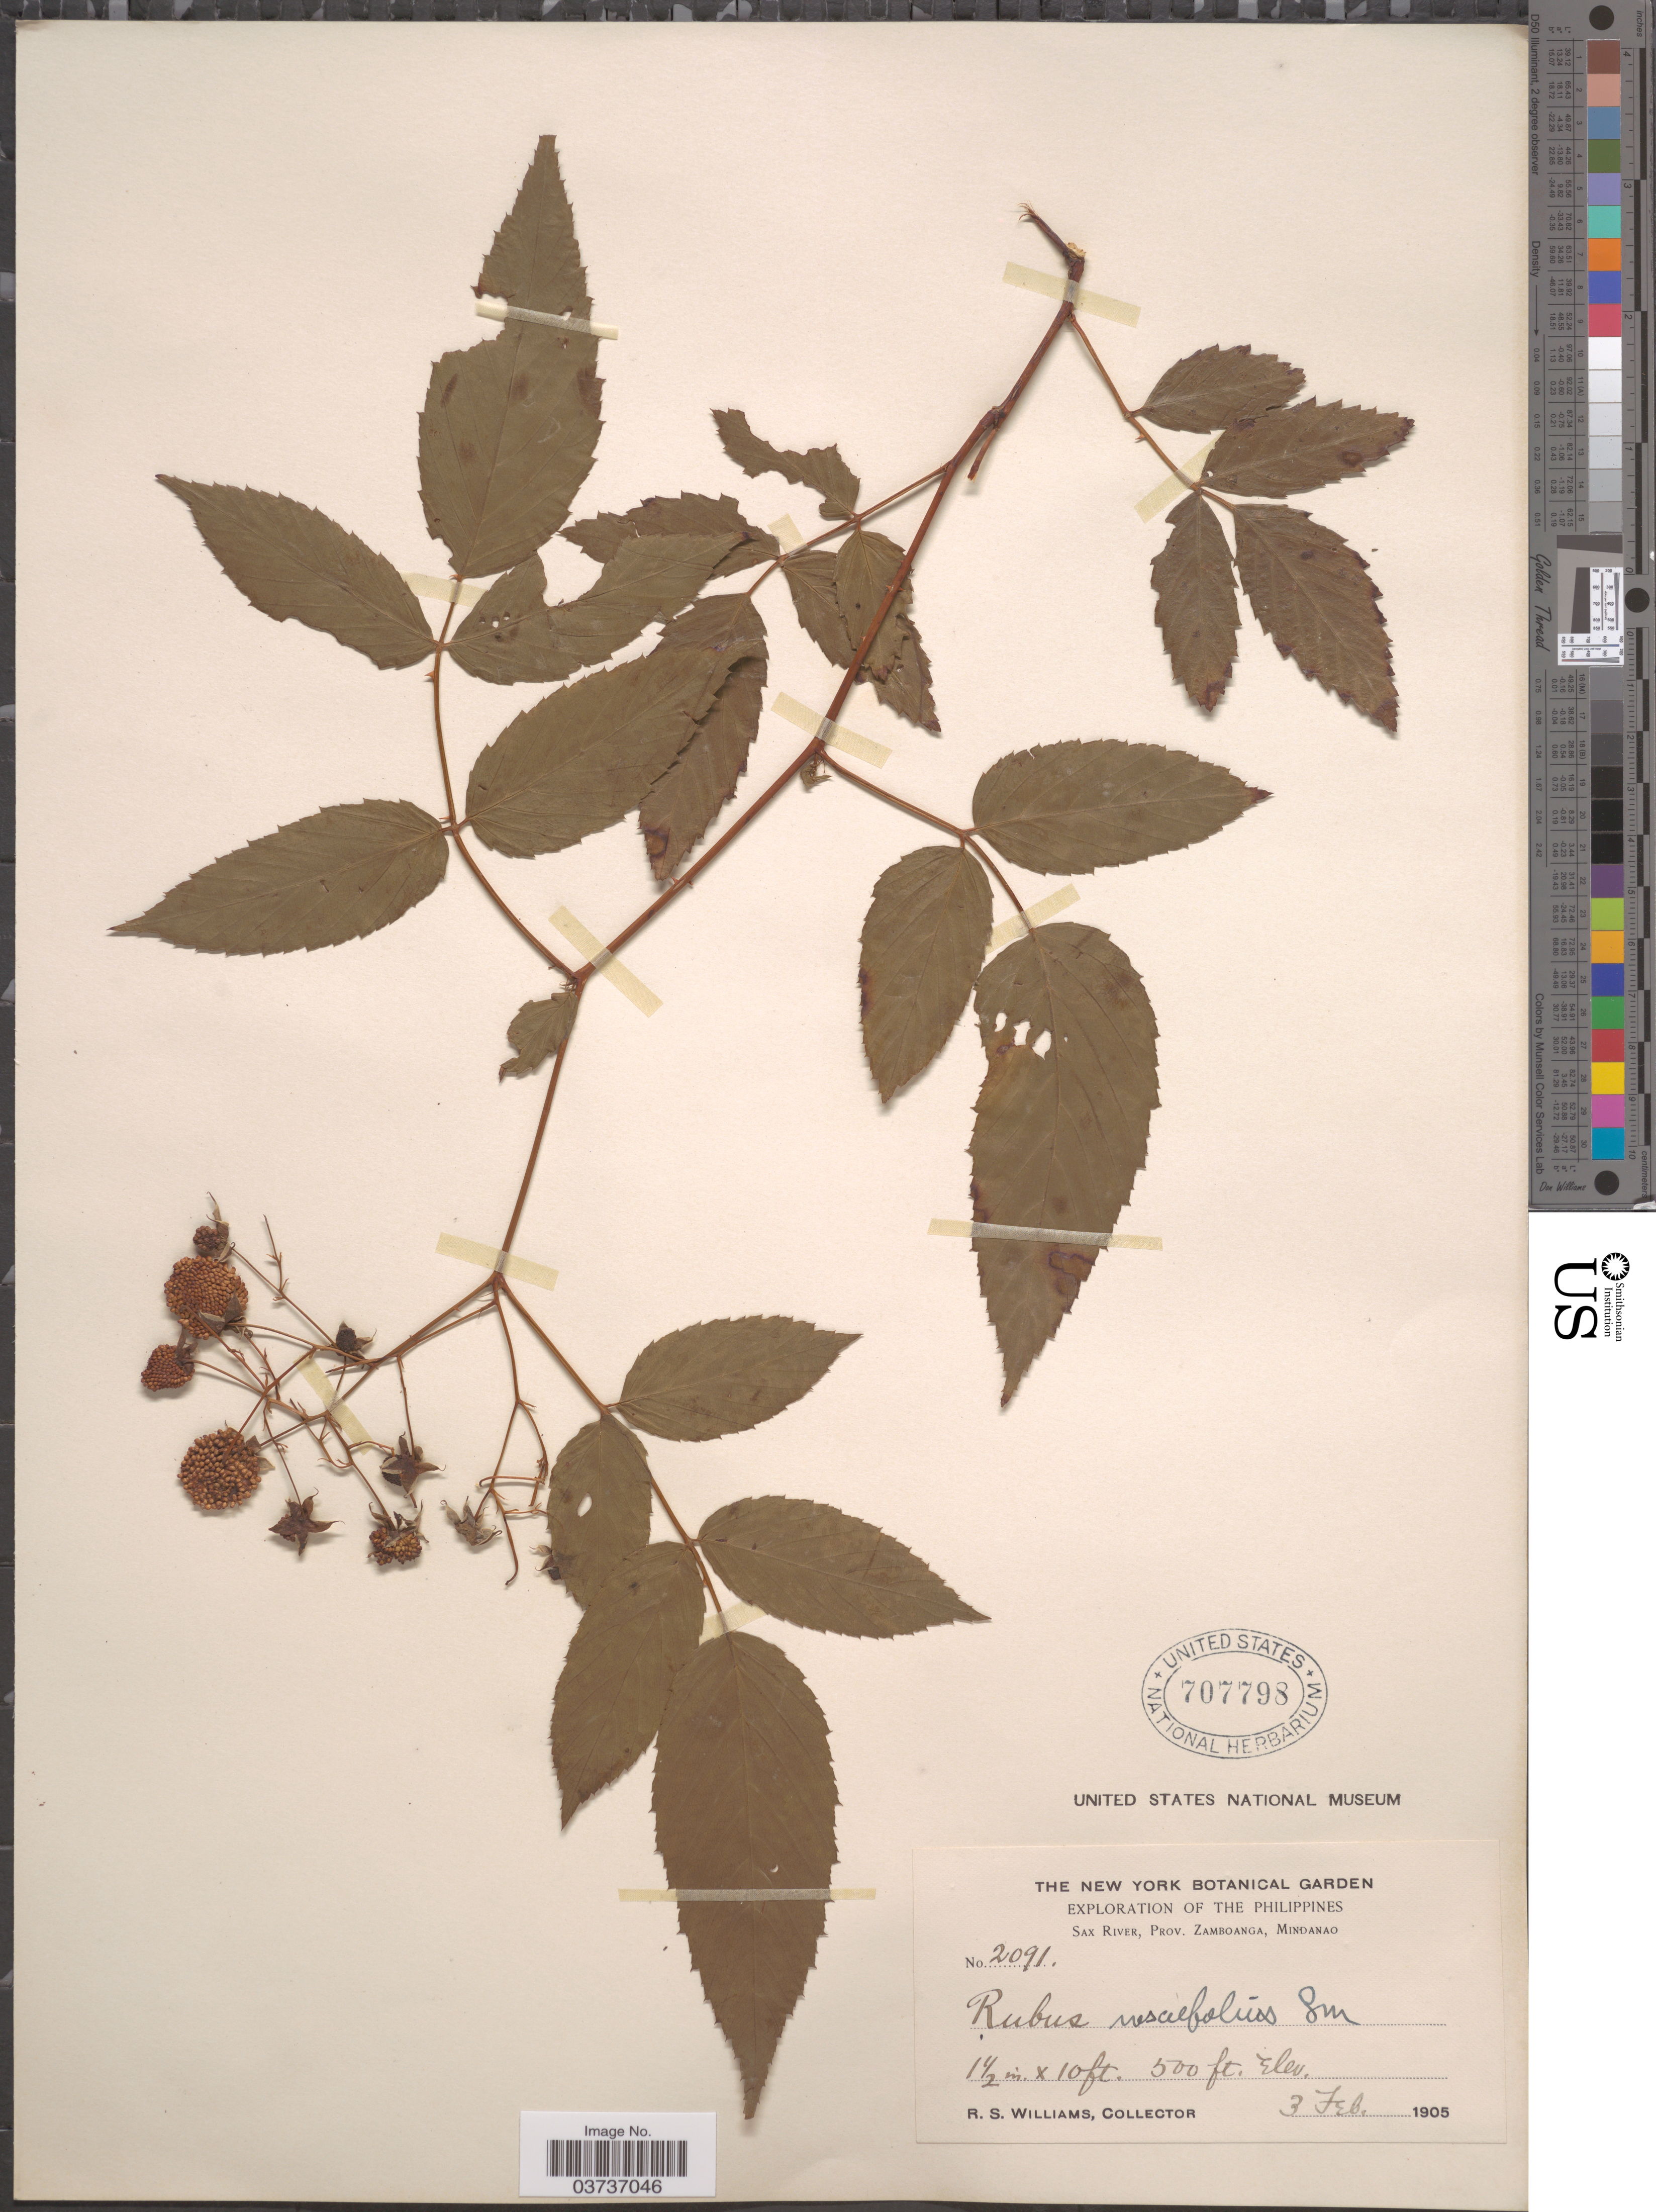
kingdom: Plantae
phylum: Tracheophyta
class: Magnoliopsida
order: Rosales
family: Rosaceae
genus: Rubus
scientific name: Rubus rosaefolius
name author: Sm.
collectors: R. S. Williams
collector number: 2091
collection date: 1905-02-03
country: Philippines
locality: Sax River, Prov. Zamboanga, Mindanao.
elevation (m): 152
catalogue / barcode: US 707798